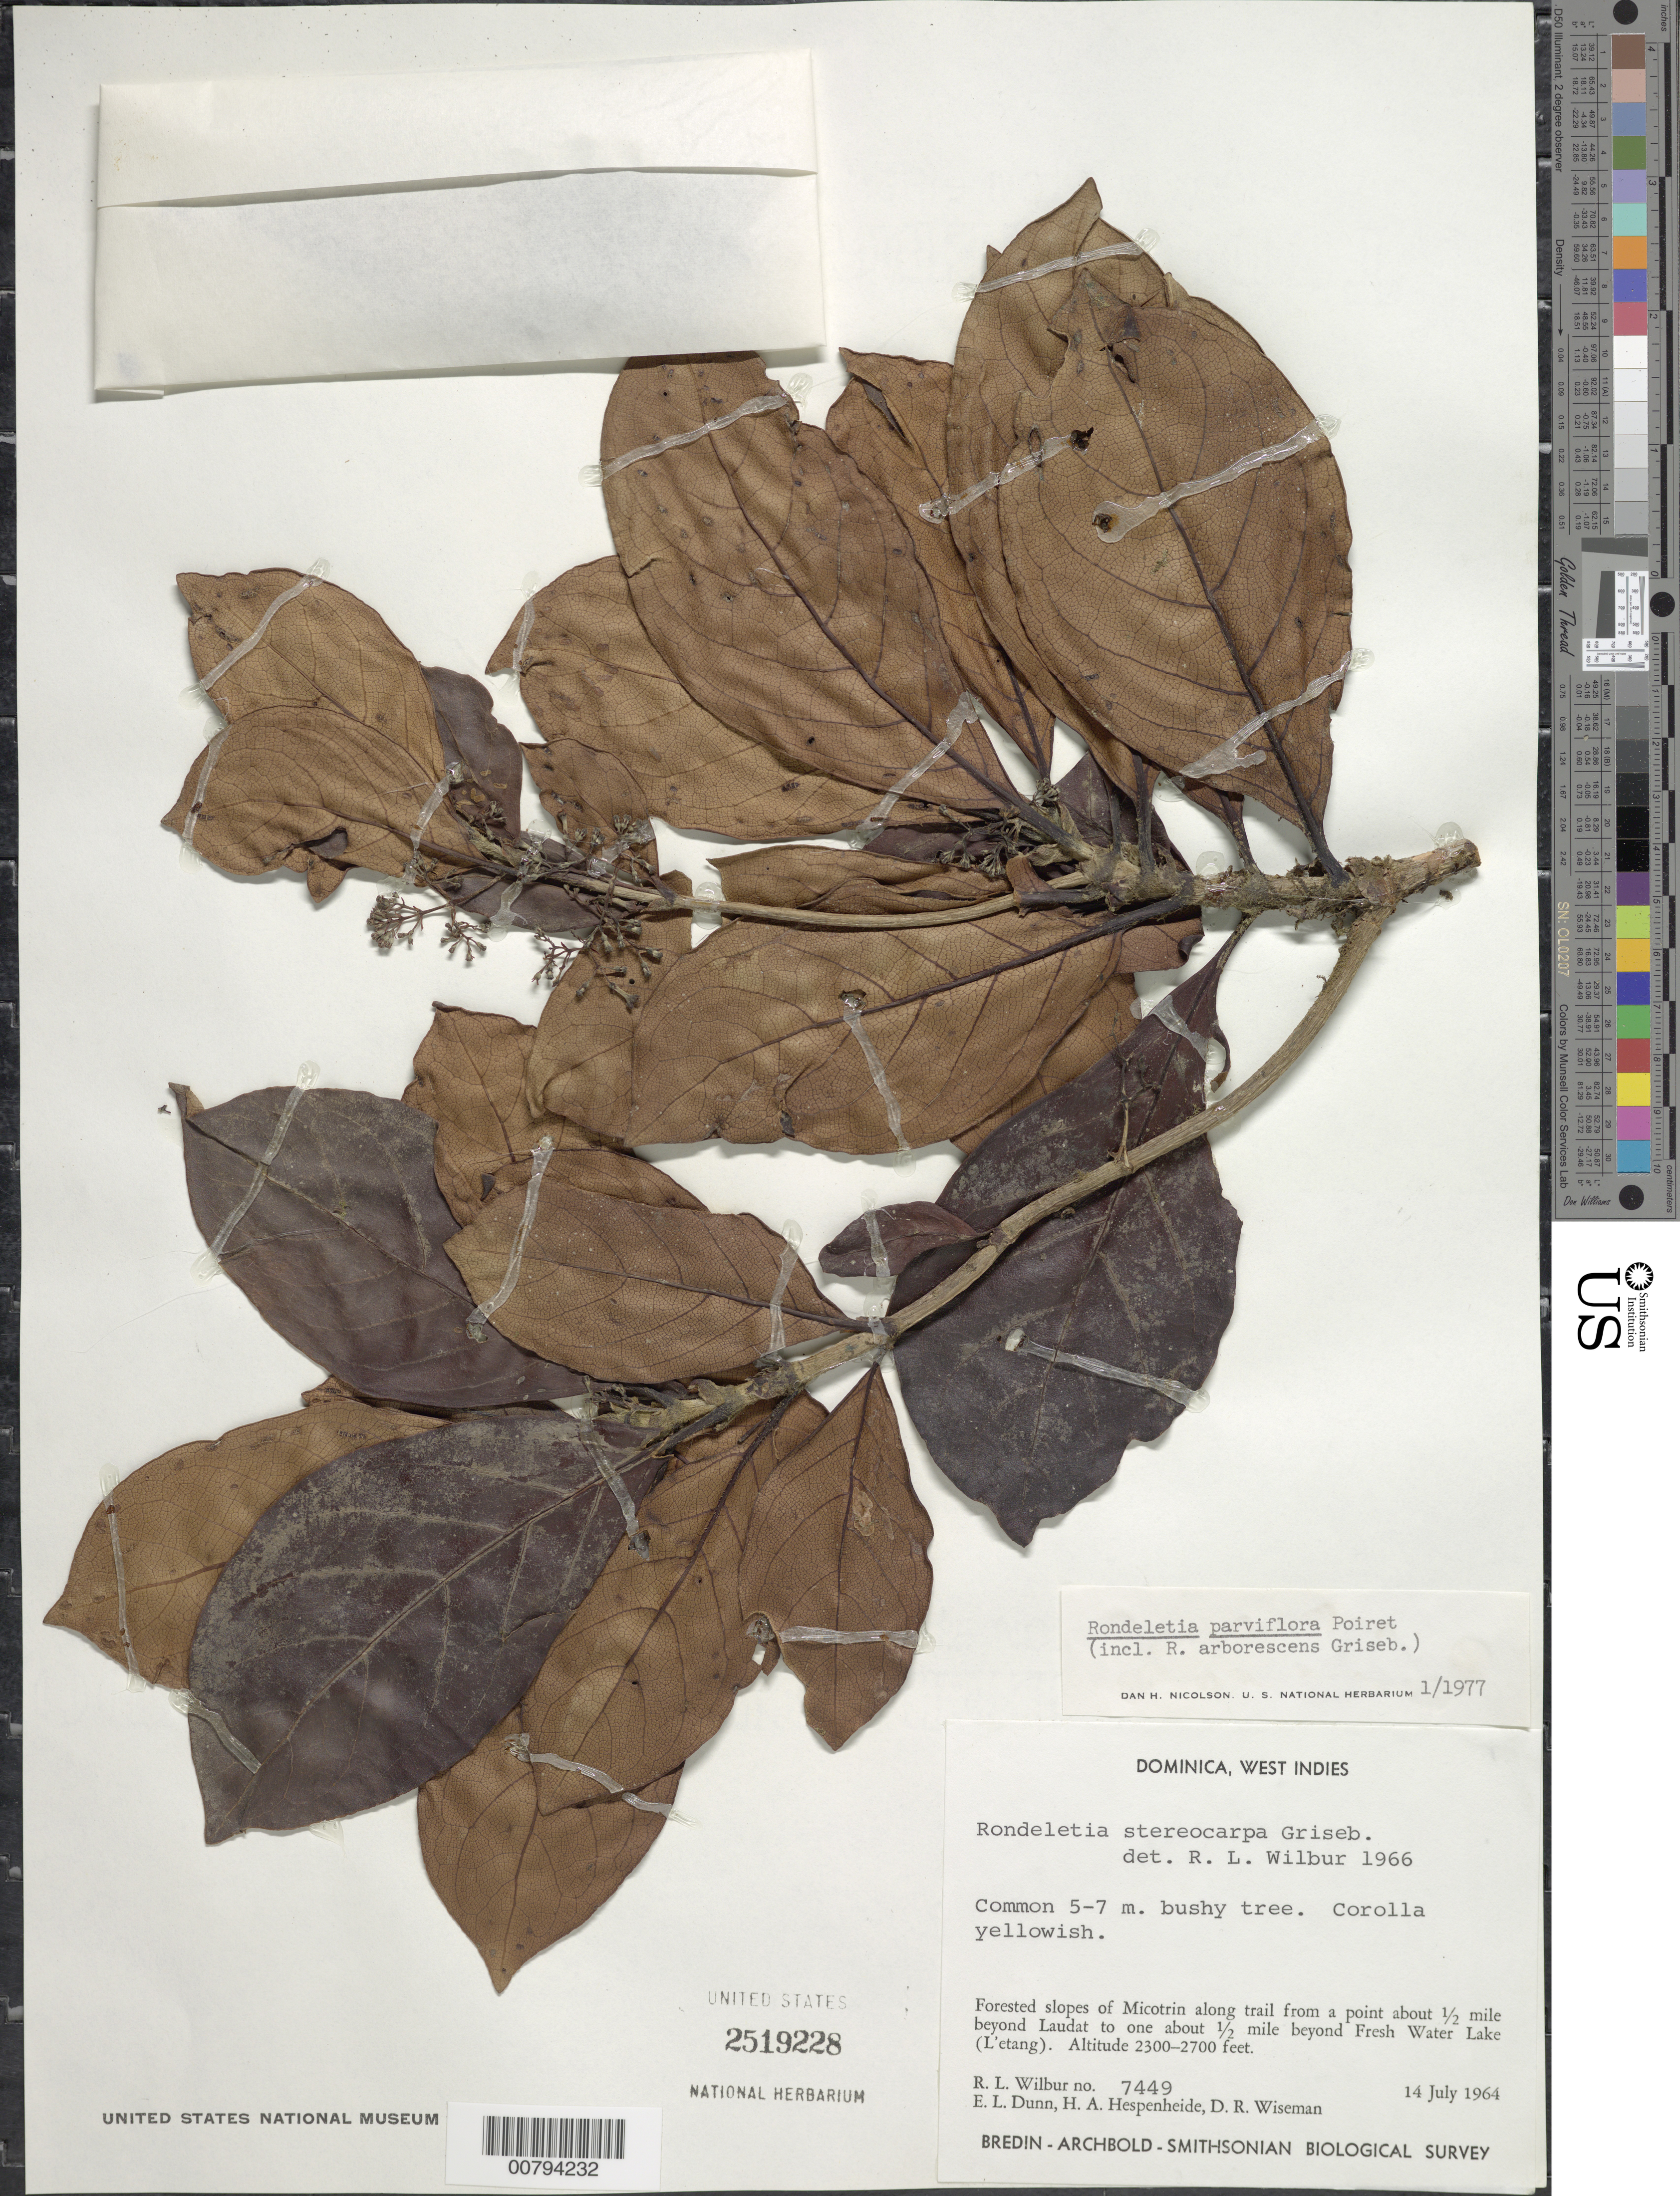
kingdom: Plantae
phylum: Tracheophyta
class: Magnoliopsida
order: Gentianales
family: Rubiaceae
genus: Rondeletia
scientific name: Rondeletia parviflora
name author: Poir.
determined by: Nicolson, Dan H.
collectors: R. L. Wilbur, E. Dunn, H. A. Hespenheide & D. R. Wiseman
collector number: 7449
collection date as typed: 14 Jul 1964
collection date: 1964-07-14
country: Dominica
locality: Slopes of Micotrin along trail from a point about 0.5 mi. beyond Laudat to one about 0.5 mi. beyond Fresh Water Lake (L'etang)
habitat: Forest on slope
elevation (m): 701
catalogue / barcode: US 2519228